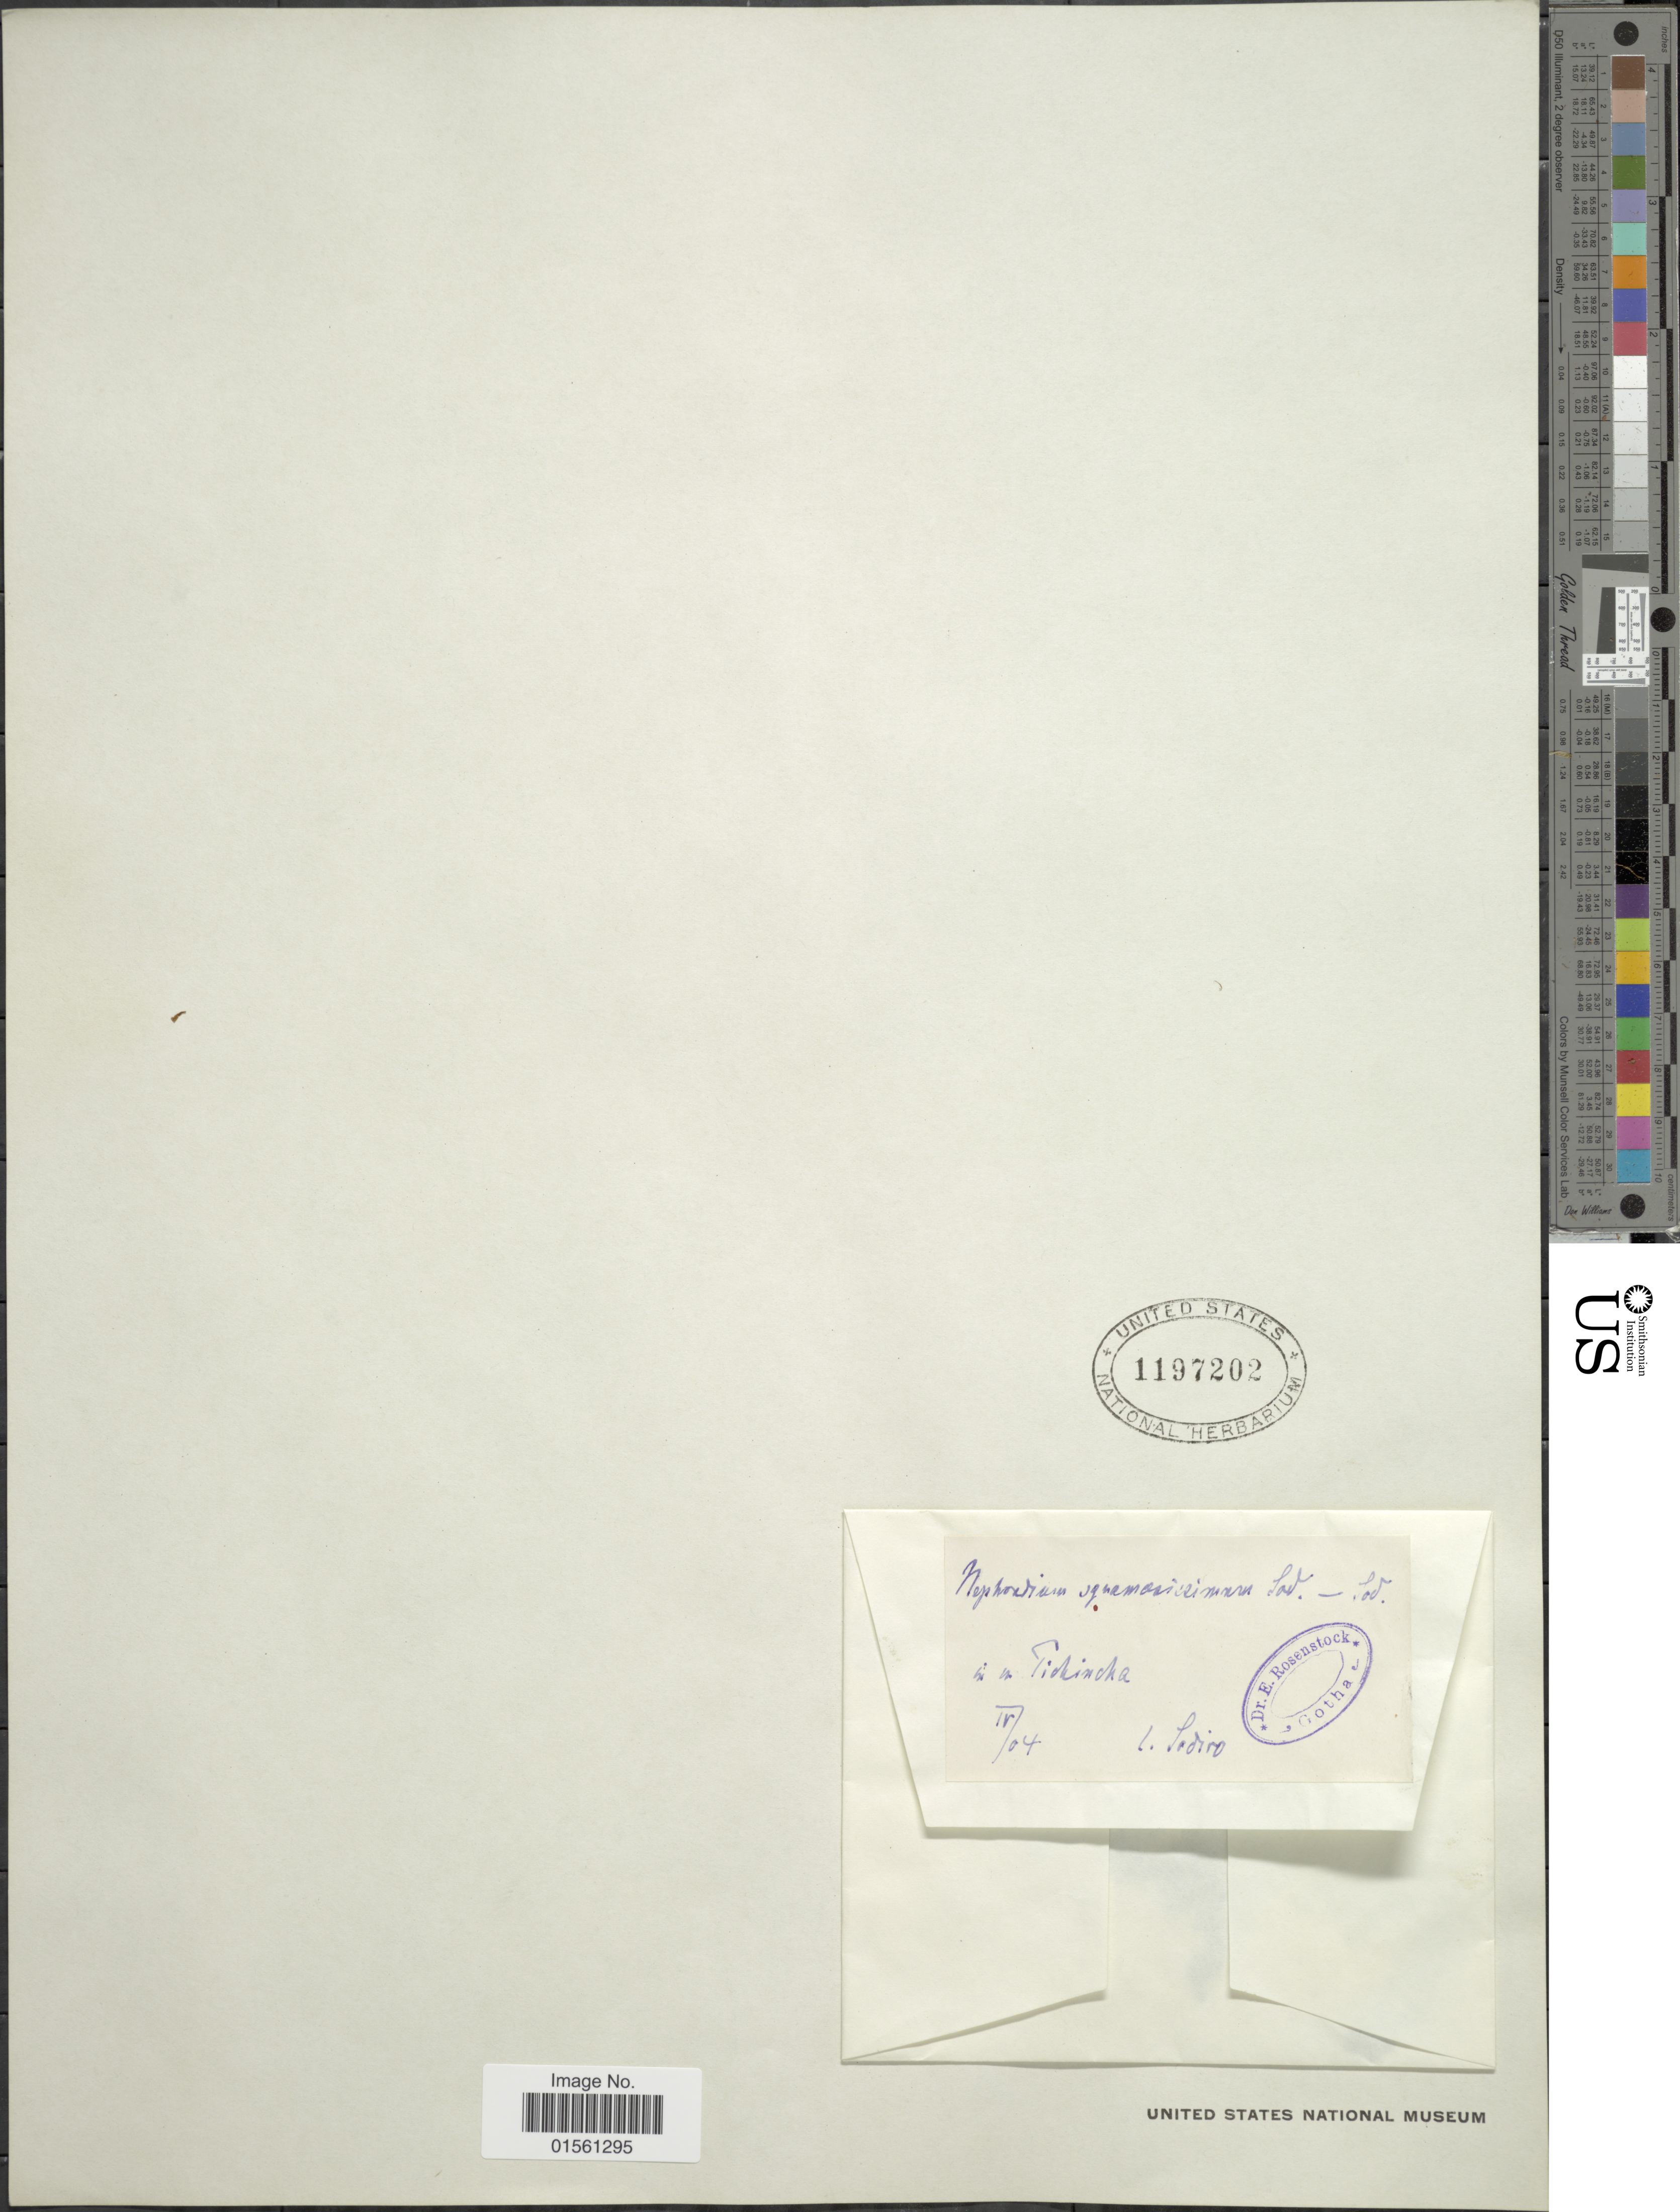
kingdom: Plantae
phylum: Tracheophyta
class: Polypodiopsida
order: Polypodiales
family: Dryopteridaceae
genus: Megalastrum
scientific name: Megalastrum andicola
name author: (C. Chr.) A.R. Sm. & R.C. Moran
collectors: Sodiro, --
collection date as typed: Transcribed d/m/y: /4/4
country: Ecuador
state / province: Pichincha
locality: In m. Pichincha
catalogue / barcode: US 1197202